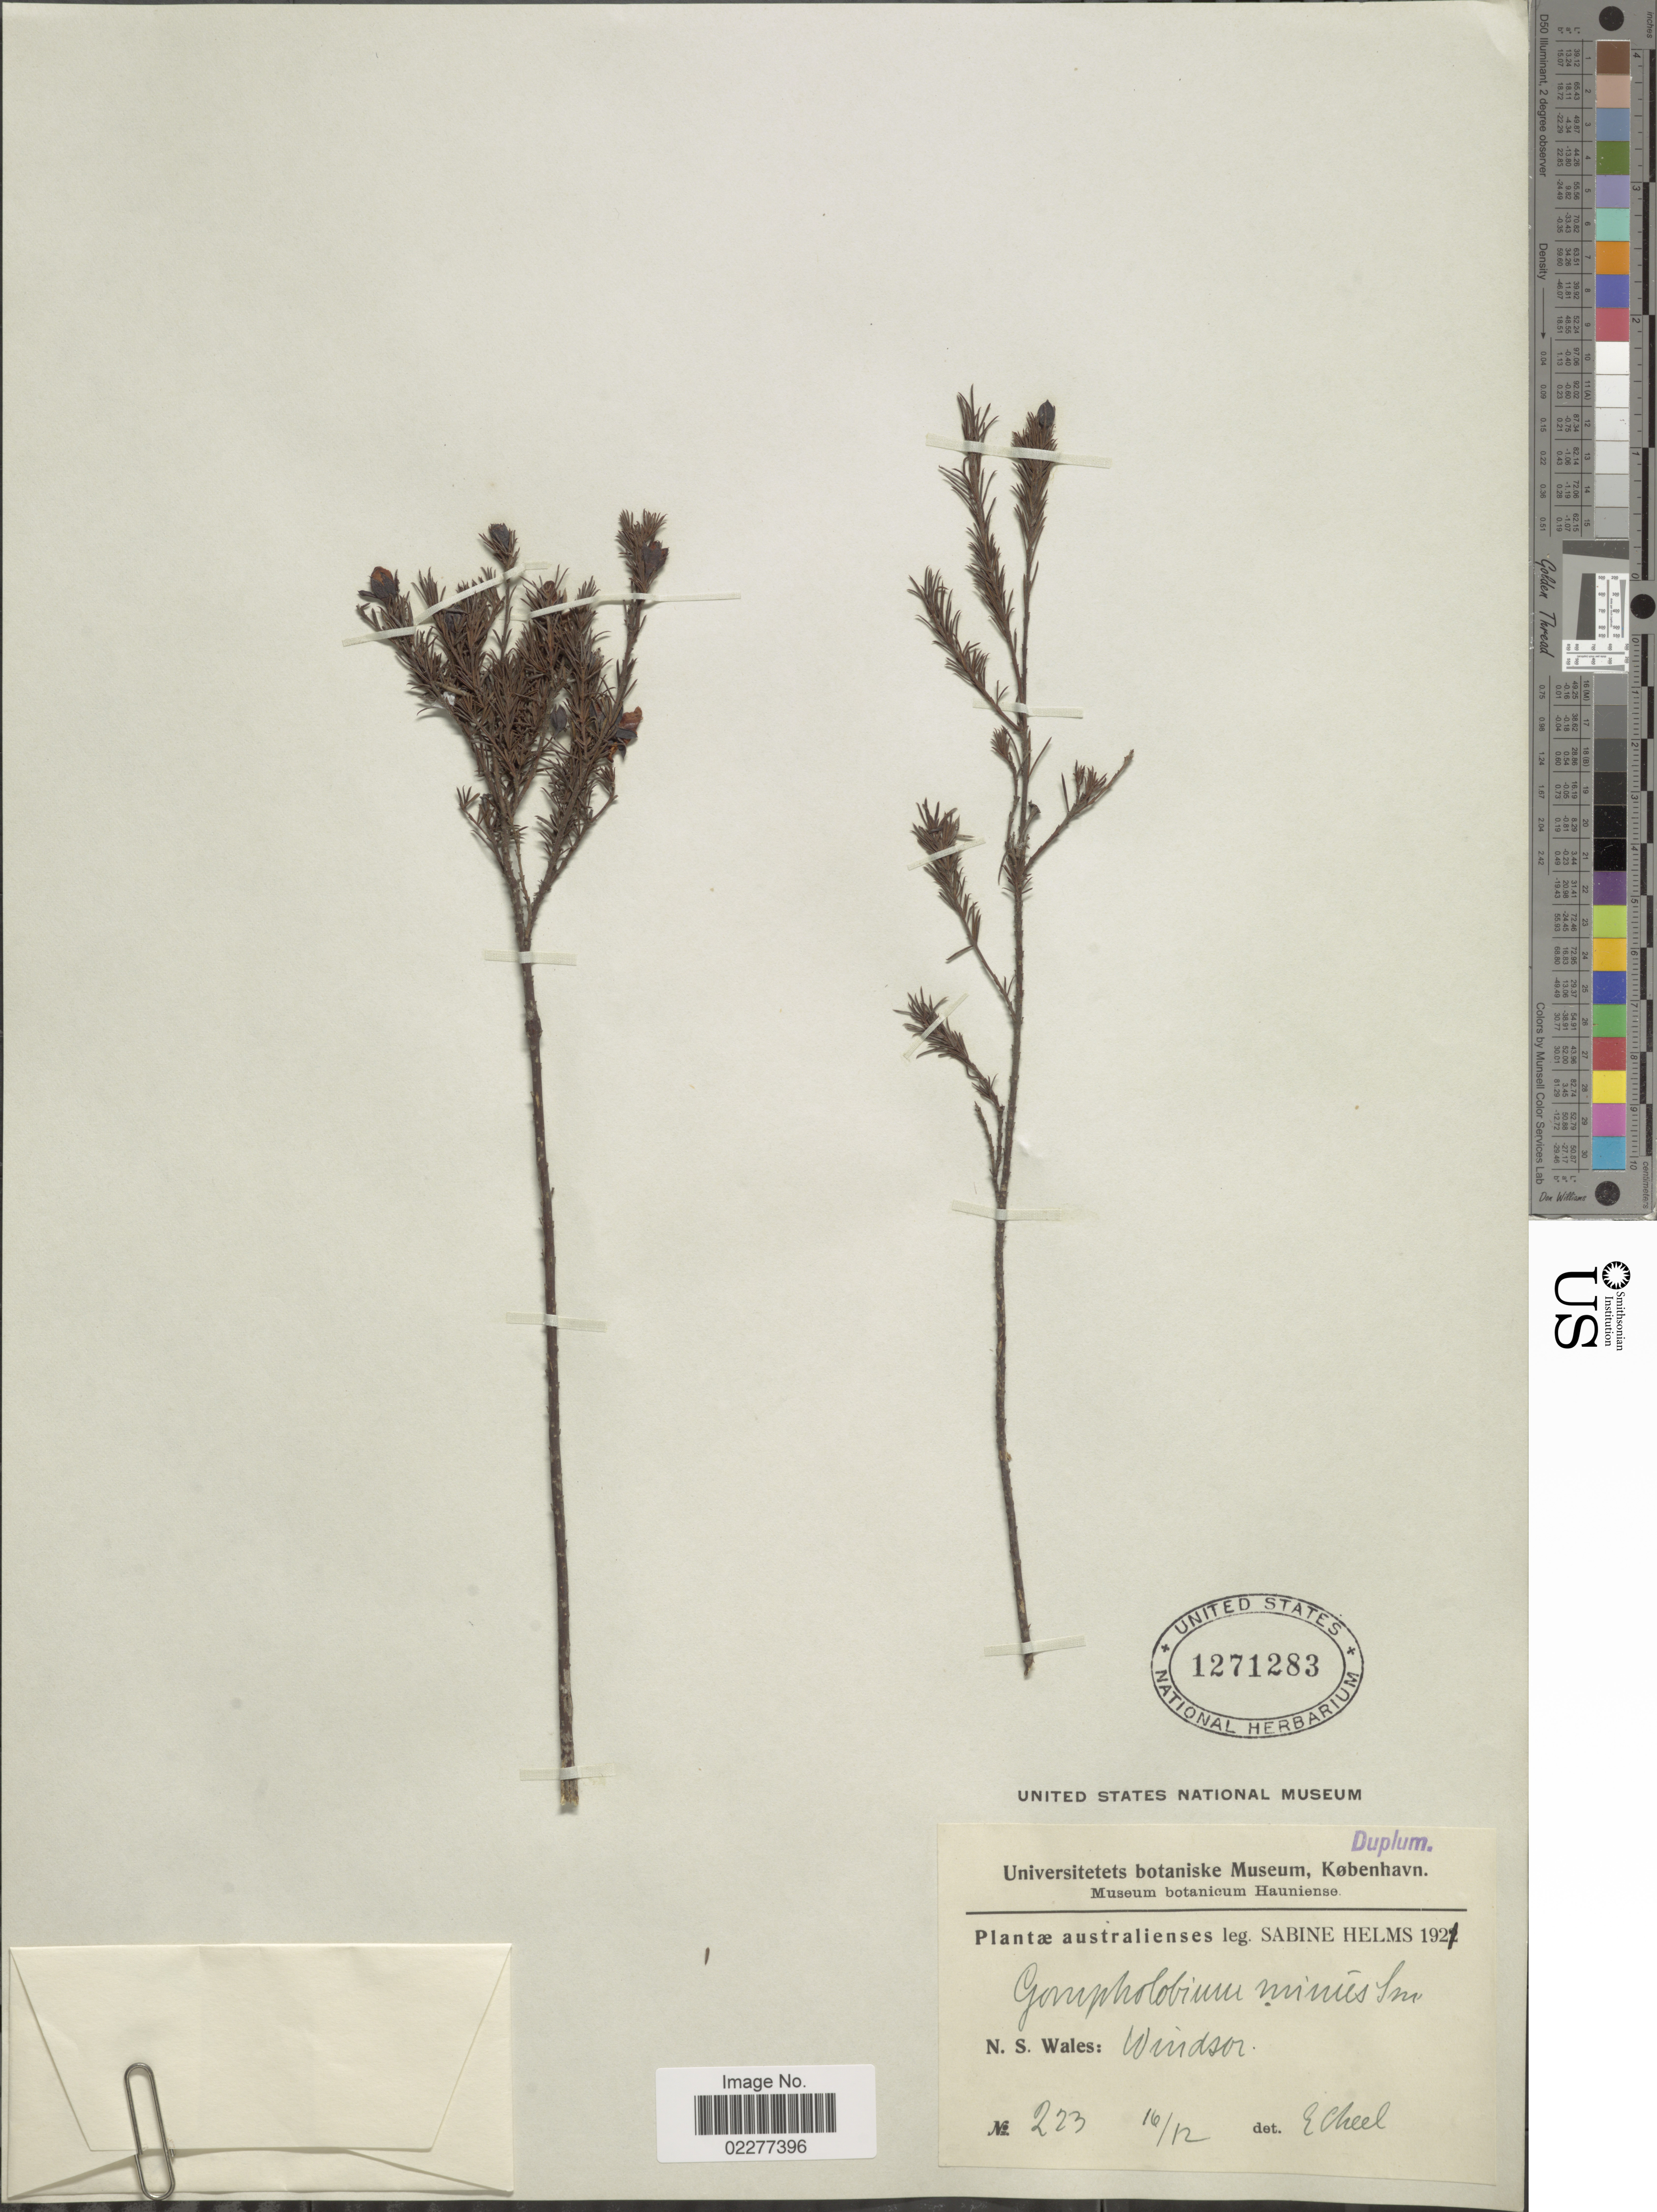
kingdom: Plantae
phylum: Tracheophyta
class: Magnoliopsida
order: Fabales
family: Fabaceae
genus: Gompholobium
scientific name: Gompholobium minus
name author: Sm.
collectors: S. Helms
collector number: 223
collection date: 1921-12-16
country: Australia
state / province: New South Wales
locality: Windsor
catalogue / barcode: US 1271283